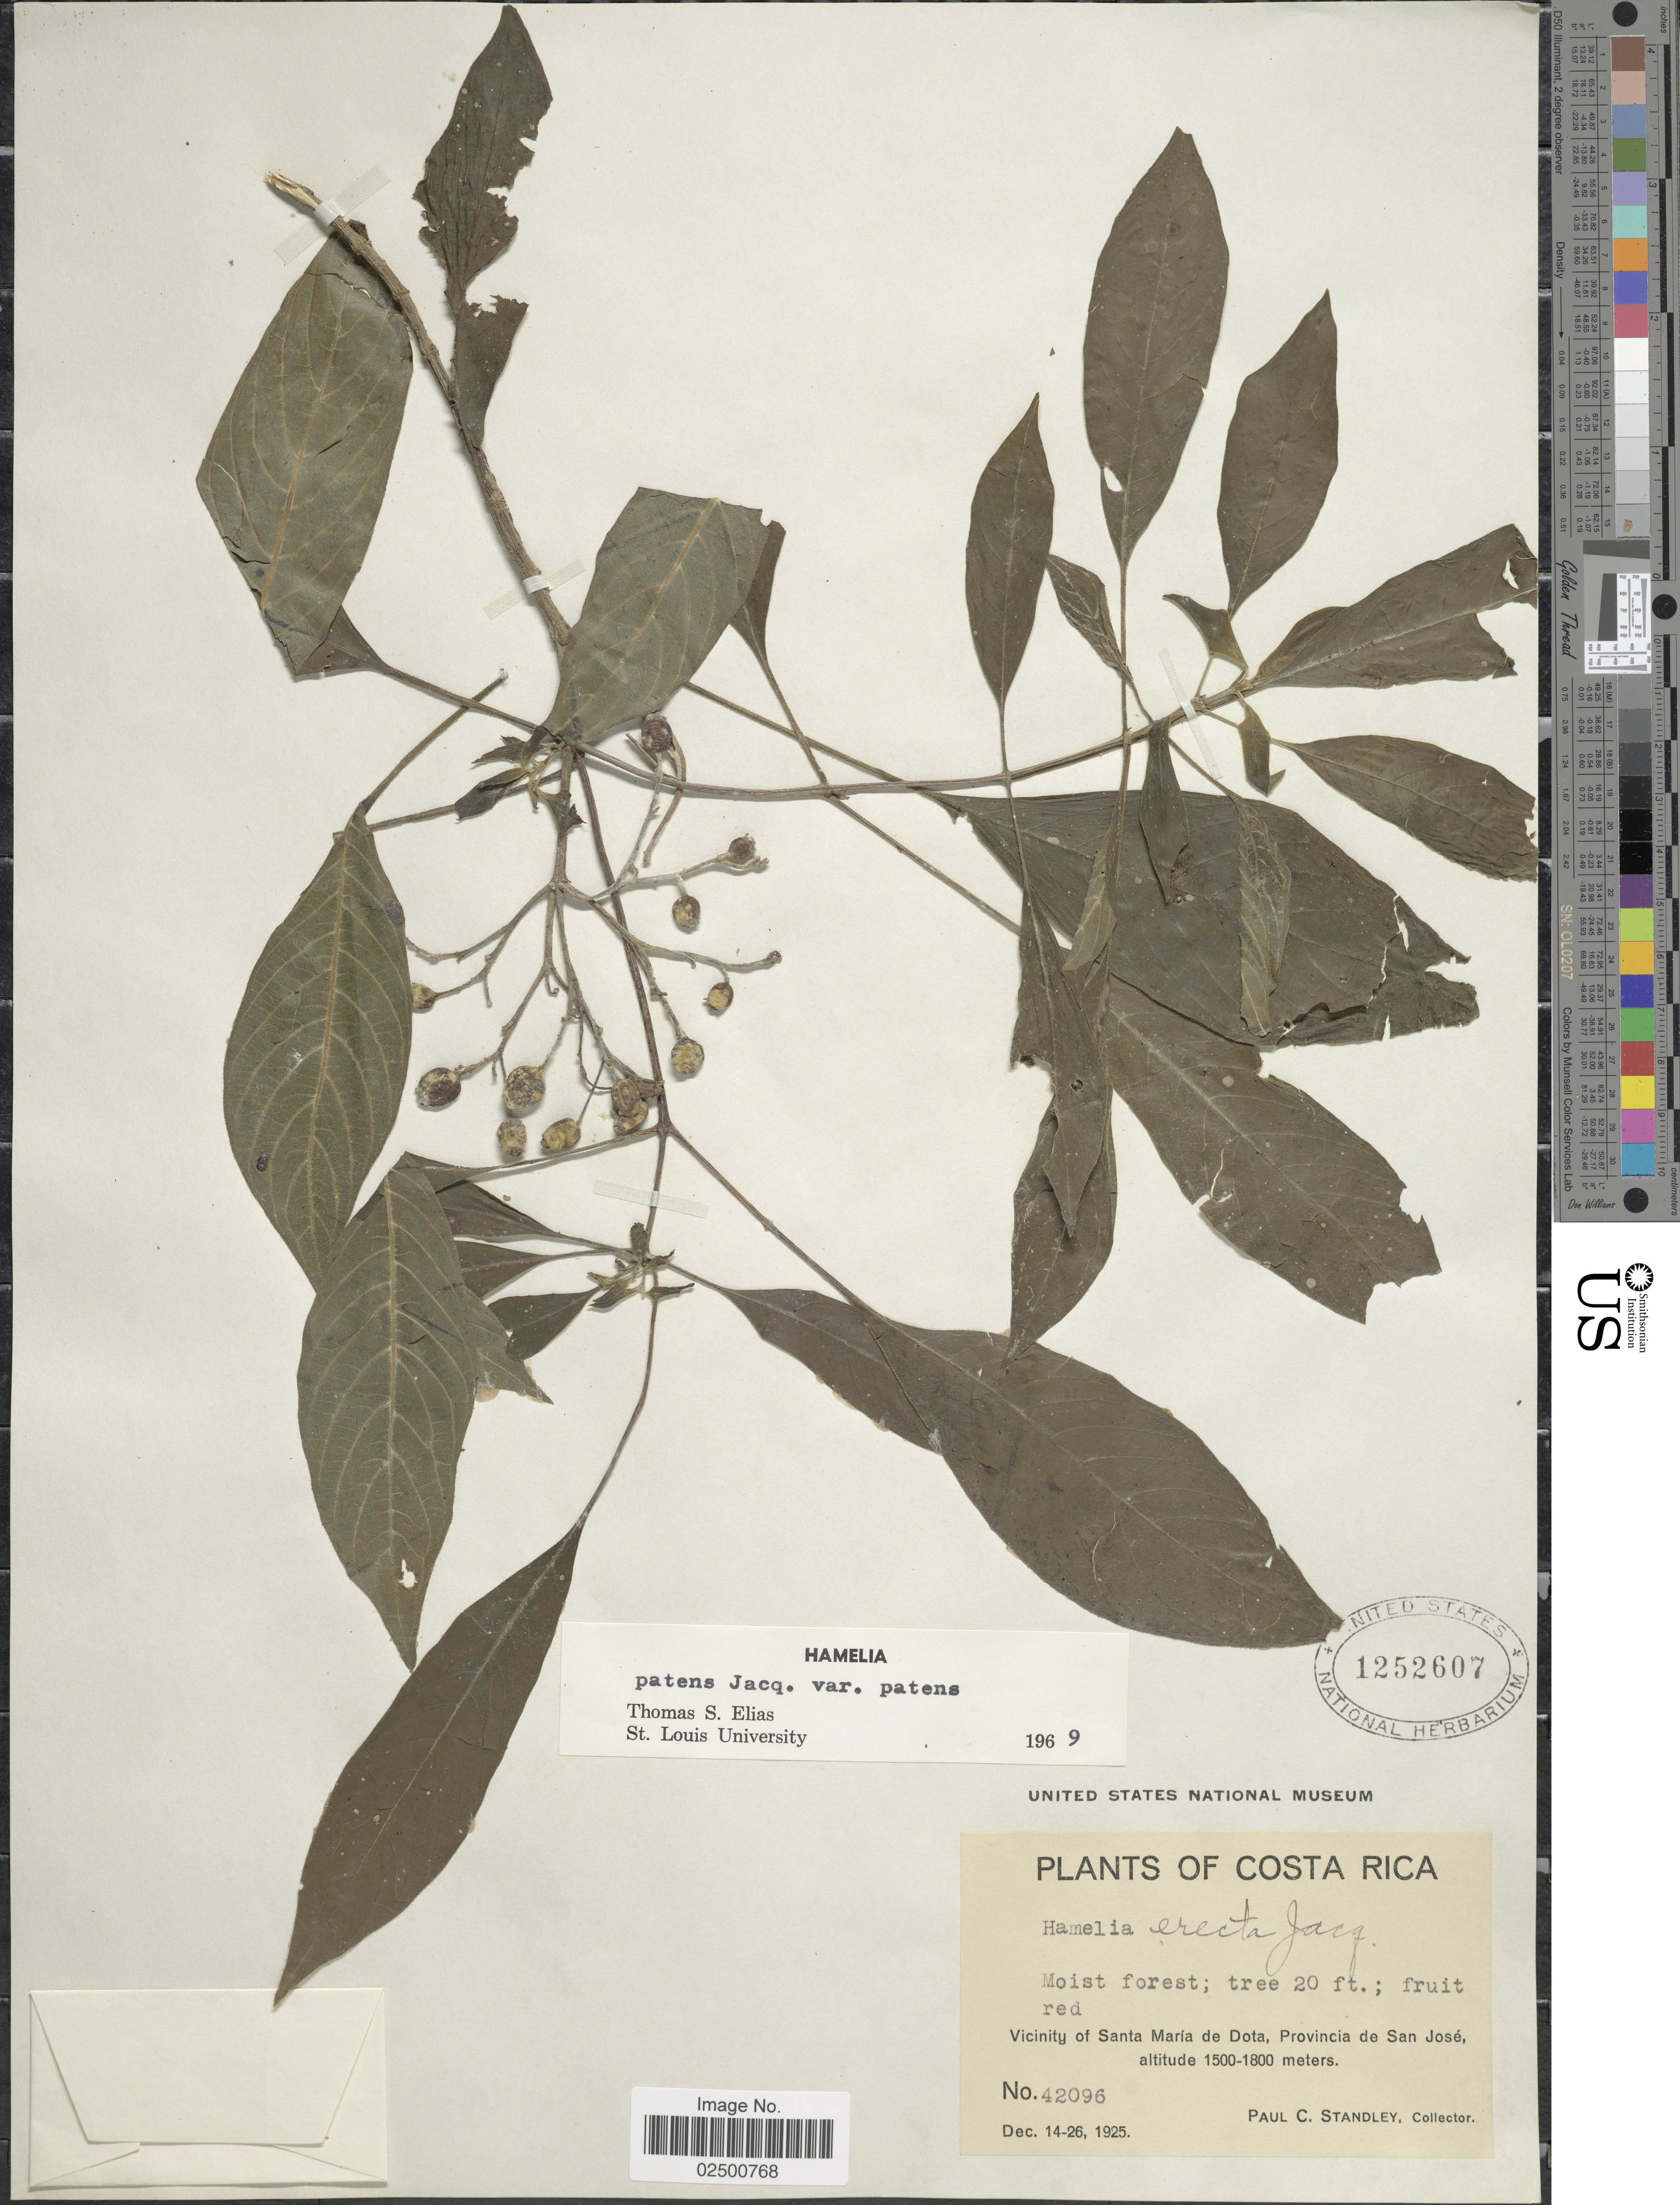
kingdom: Plantae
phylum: Tracheophyta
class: Magnoliopsida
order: Gentianales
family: Rubiaceae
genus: Hamelia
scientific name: Hamelia patens var. patens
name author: Jacq.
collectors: P. C. Standley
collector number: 42096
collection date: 1925-12-14/1925-12-26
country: Costa Rica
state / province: San José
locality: Vicinity of Santa Maria de Dota, Provincia de San Jose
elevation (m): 1500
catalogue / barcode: US 1252607